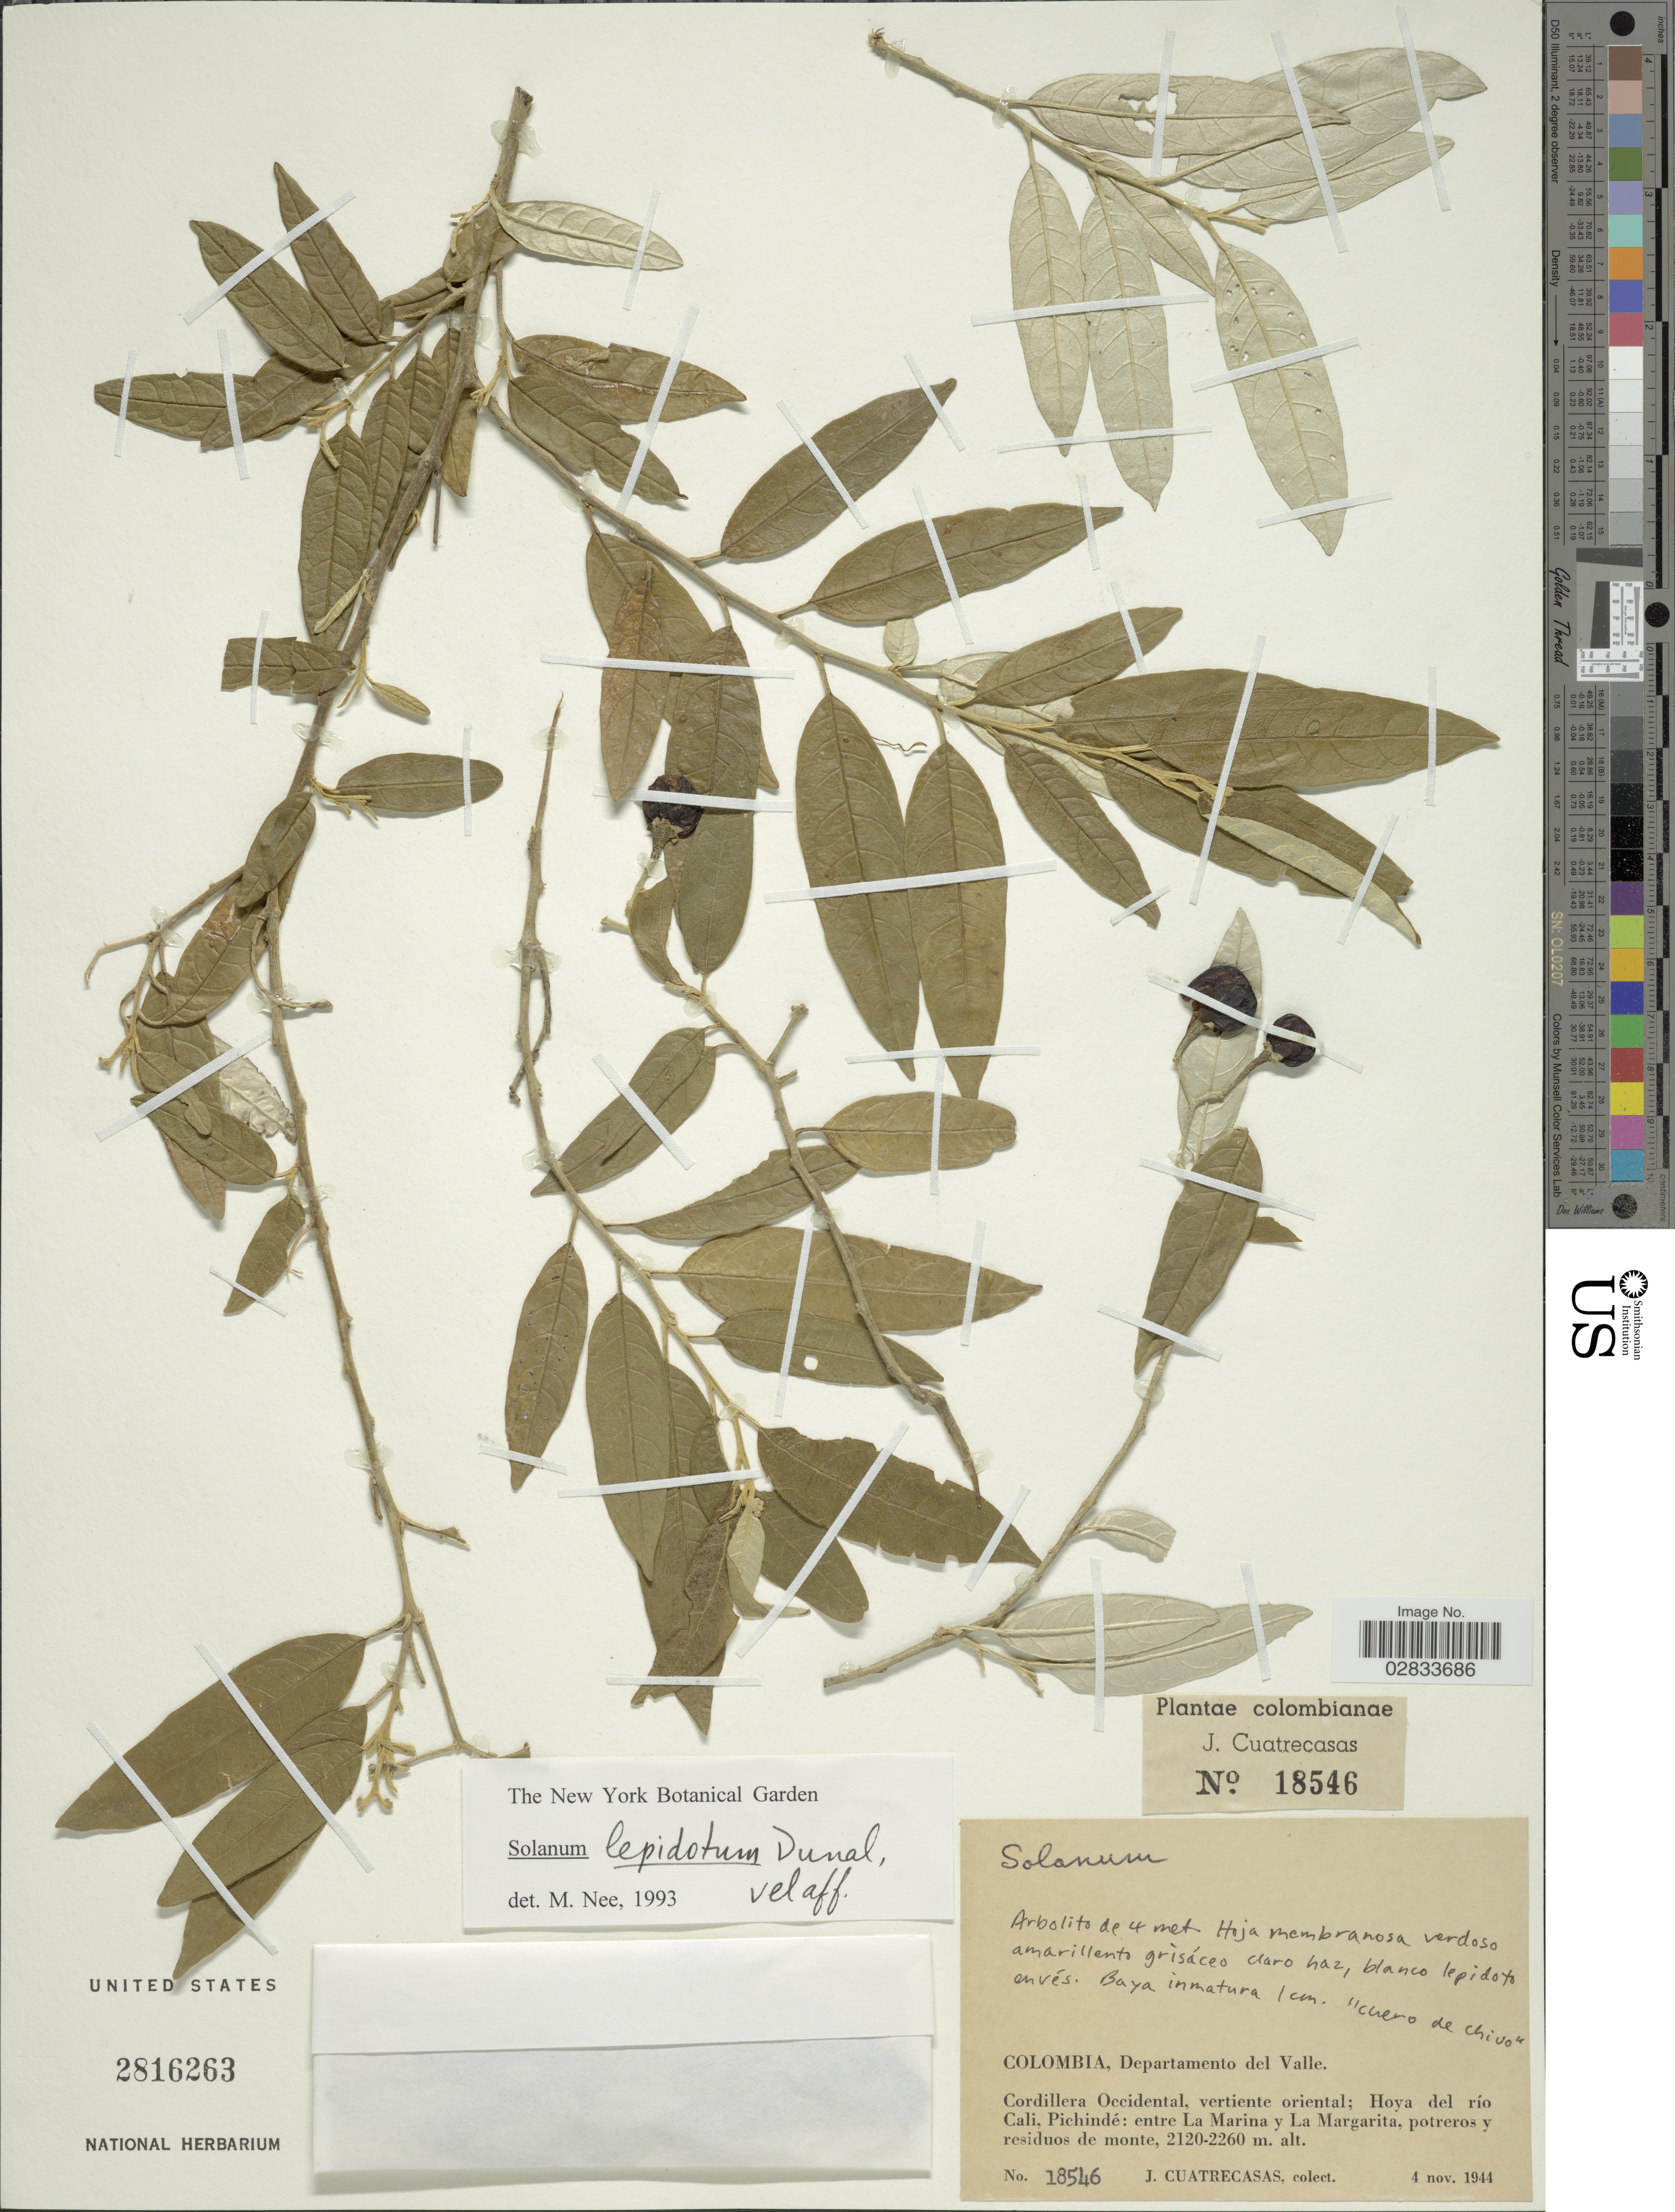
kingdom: Plantae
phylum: Tracheophyta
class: Magnoliopsida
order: Solanales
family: Solanaceae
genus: Solanum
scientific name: Solanum lepidotum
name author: Humb. & Bonpl. ex Dunal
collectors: J. Cuatrecasas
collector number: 18546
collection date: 1944-11-04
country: Colombia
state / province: Valle del Cauca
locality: Departamento del Valle, Cordillera Occidental: vertiente oriental; Hoya del río Cali, Pichindé: entre La Marina y La Margarita, potreros y residuos de monte.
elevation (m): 2120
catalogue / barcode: US 2816263